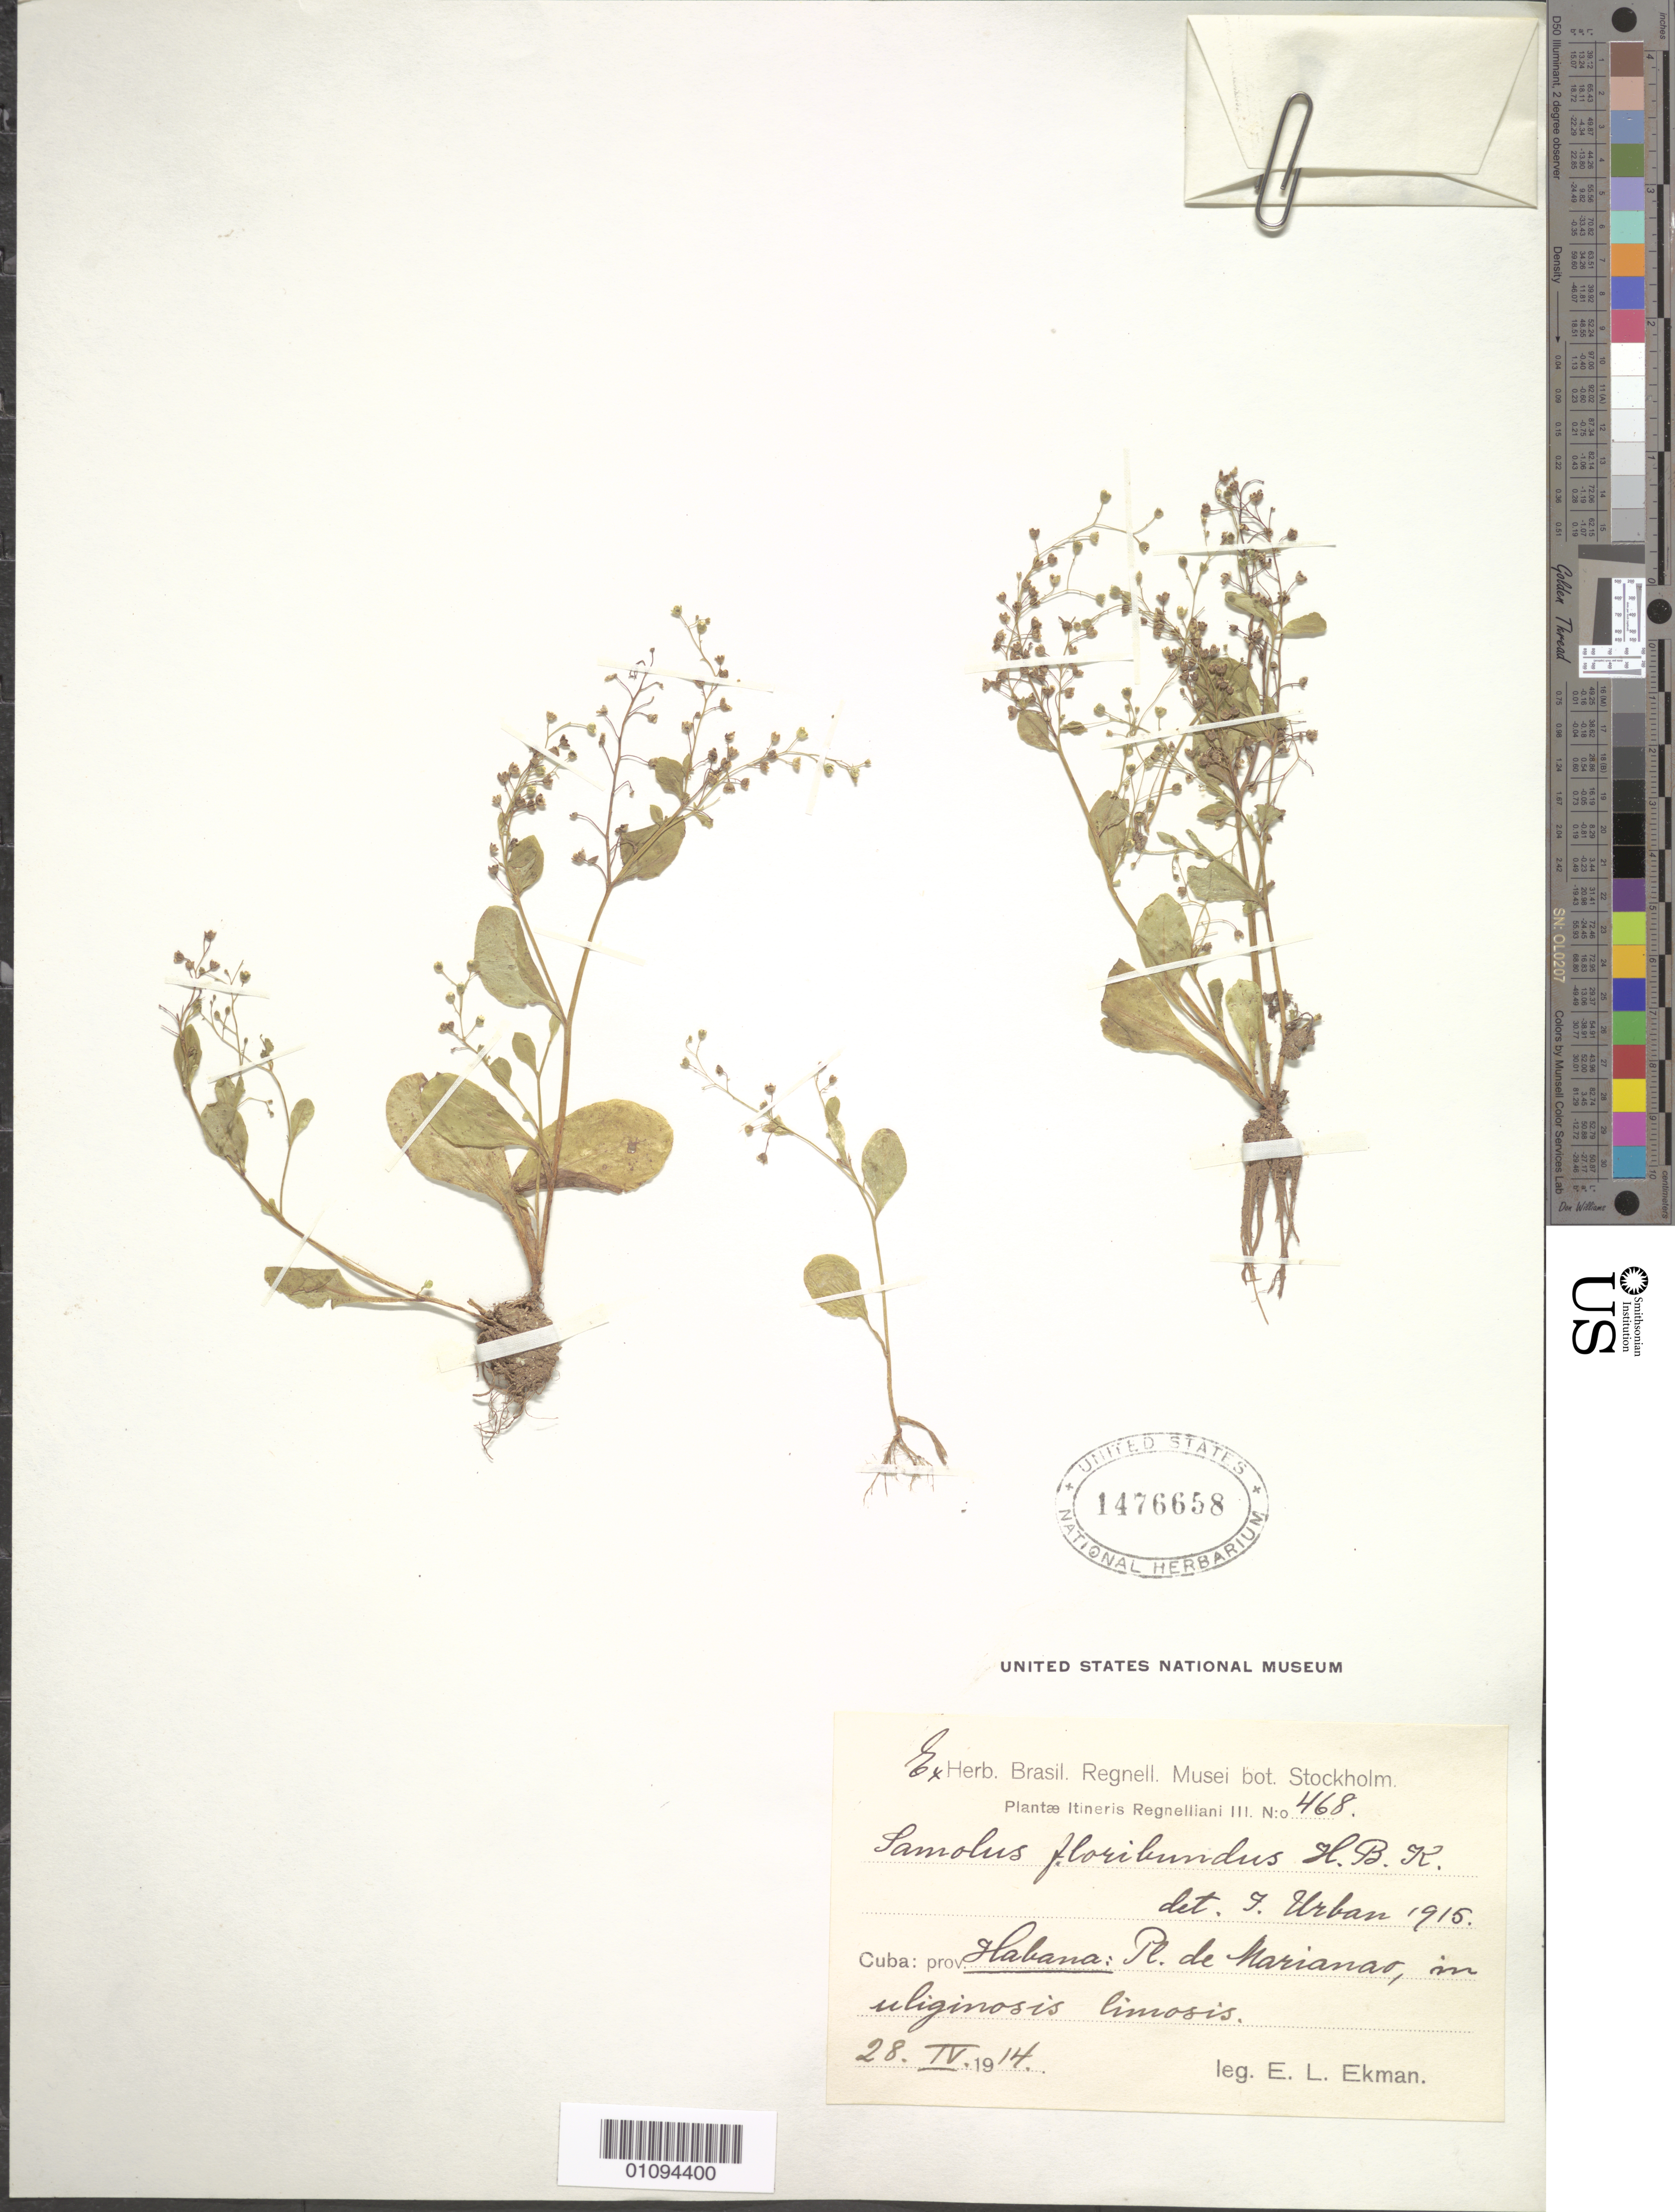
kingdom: Plantae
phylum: Tracheophyta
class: Magnoliopsida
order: Ericales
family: Primulaceae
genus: Samolus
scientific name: Samolus floribundus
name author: Kunth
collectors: E. L. Ekman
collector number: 468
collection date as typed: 28 Apr 1914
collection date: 1914-04-28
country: Cuba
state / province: La Habana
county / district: Municipio Playa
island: Cuba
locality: Playa de Marianao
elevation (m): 65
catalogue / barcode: US 1476658